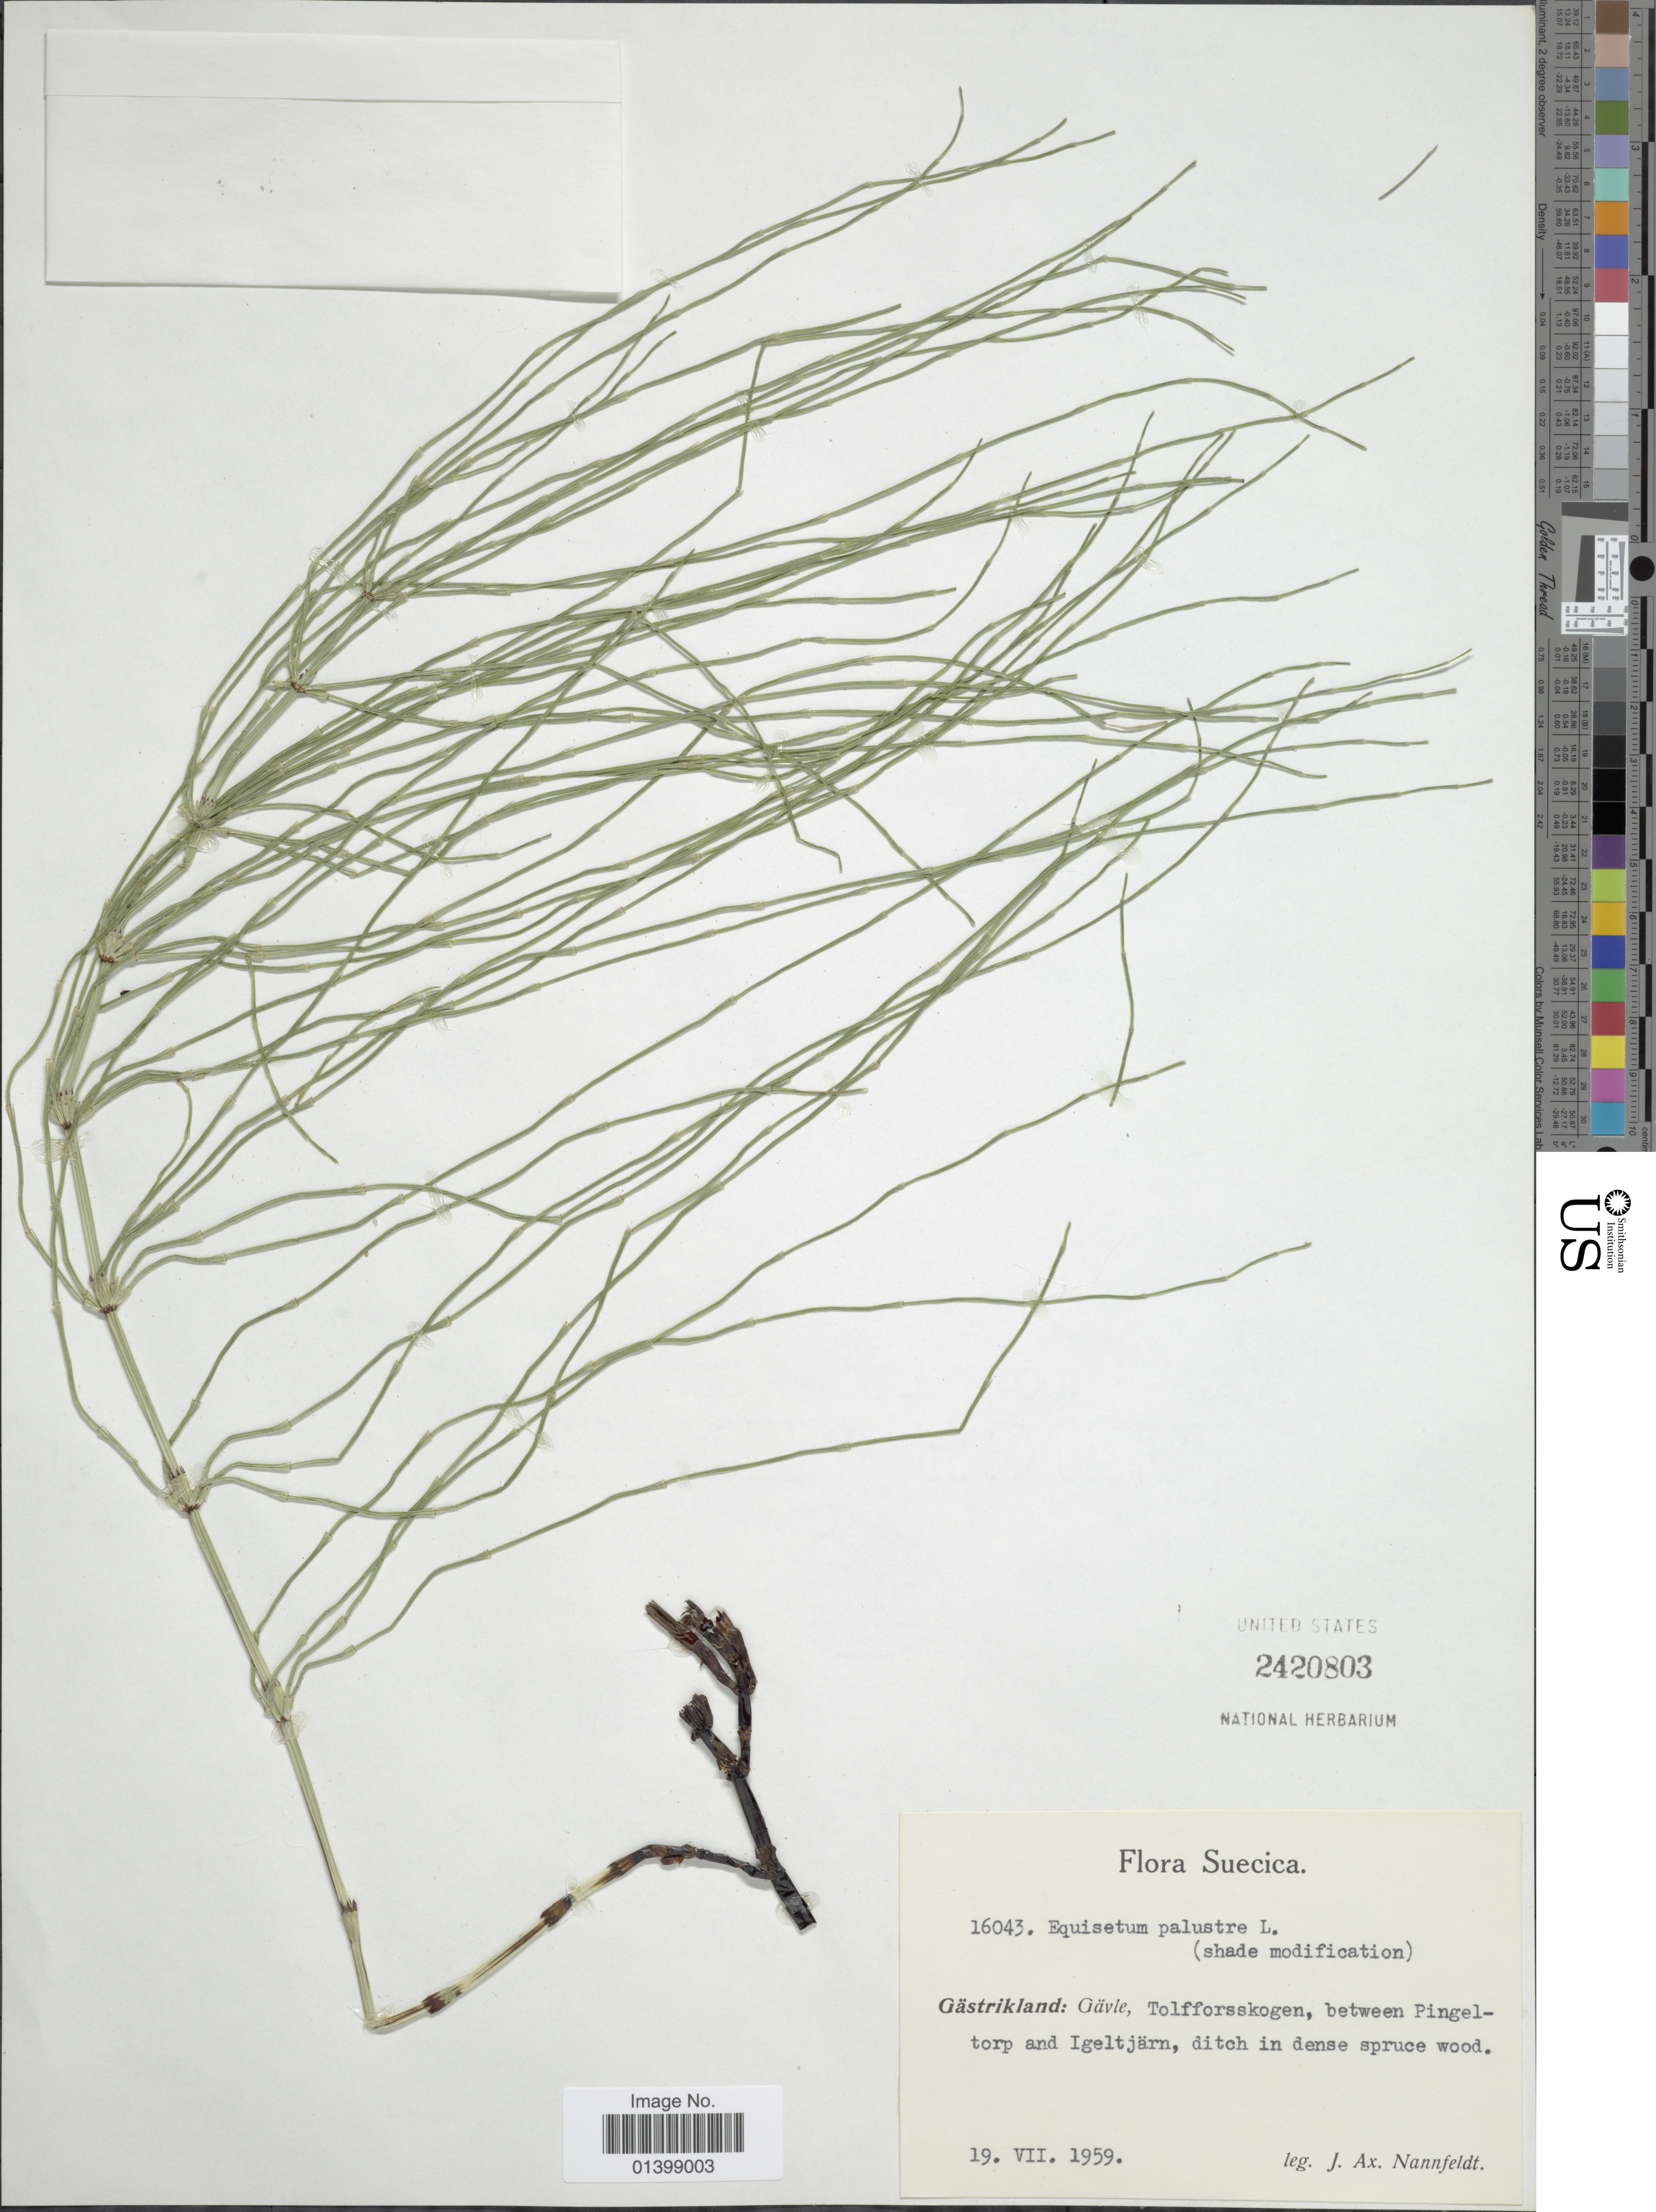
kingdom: Plantae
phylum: Tracheophyta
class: Polypodiopsida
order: Equisetales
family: Equisetaceae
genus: Equisetum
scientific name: Equisetum palustre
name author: L.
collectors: J. Nannfeldt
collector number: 16043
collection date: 1959-07-19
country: Sweden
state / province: Gavleborg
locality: Gästrikland: Gävle, Tolfforsskogen, between Pingeltorp and Igeltjärn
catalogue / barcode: US 2420803